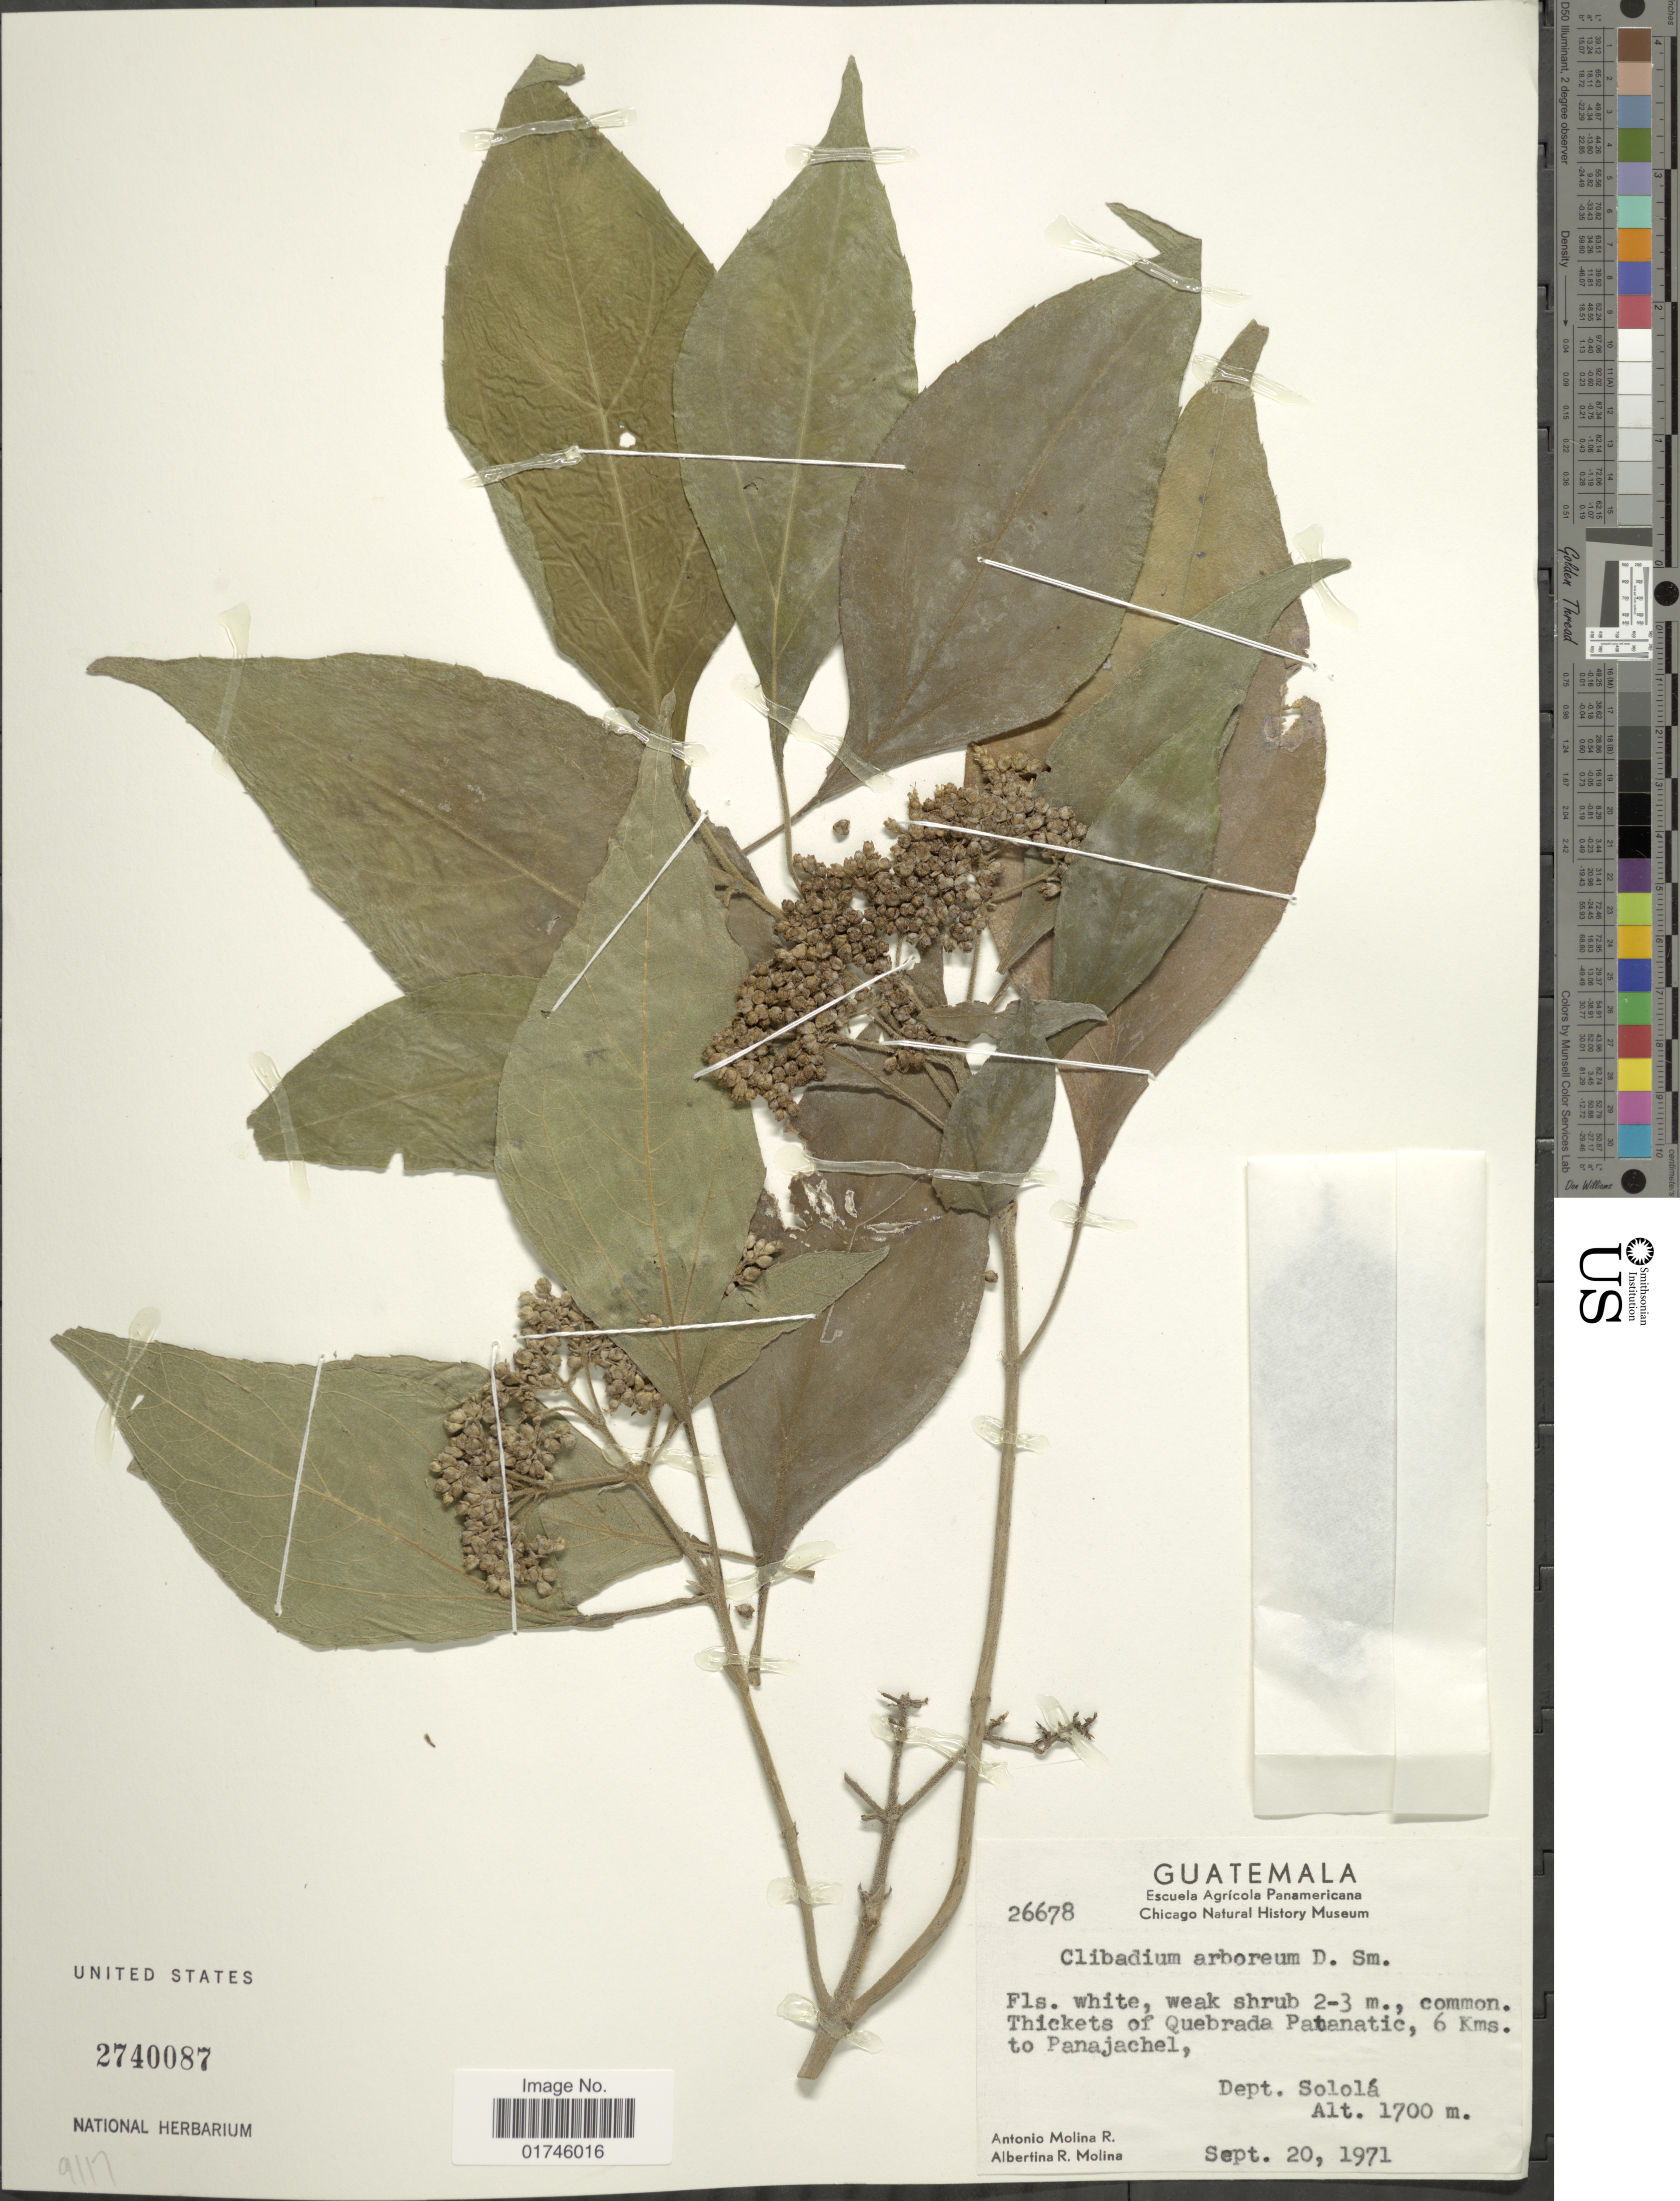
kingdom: Plantae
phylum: Tracheophyta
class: Magnoliopsida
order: Asterales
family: Asteraceae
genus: Clibadium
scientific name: Clibadium arboreum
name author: Donn. Sm.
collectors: A. Molina R. & A. R. Molina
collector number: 26678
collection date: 1971-09-20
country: Guatemala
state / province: Sololá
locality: Thickets of Quebrad aPatanatic, 6 kms. to Panajachel. Dept. Solola.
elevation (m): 1700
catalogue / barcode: US 2740087